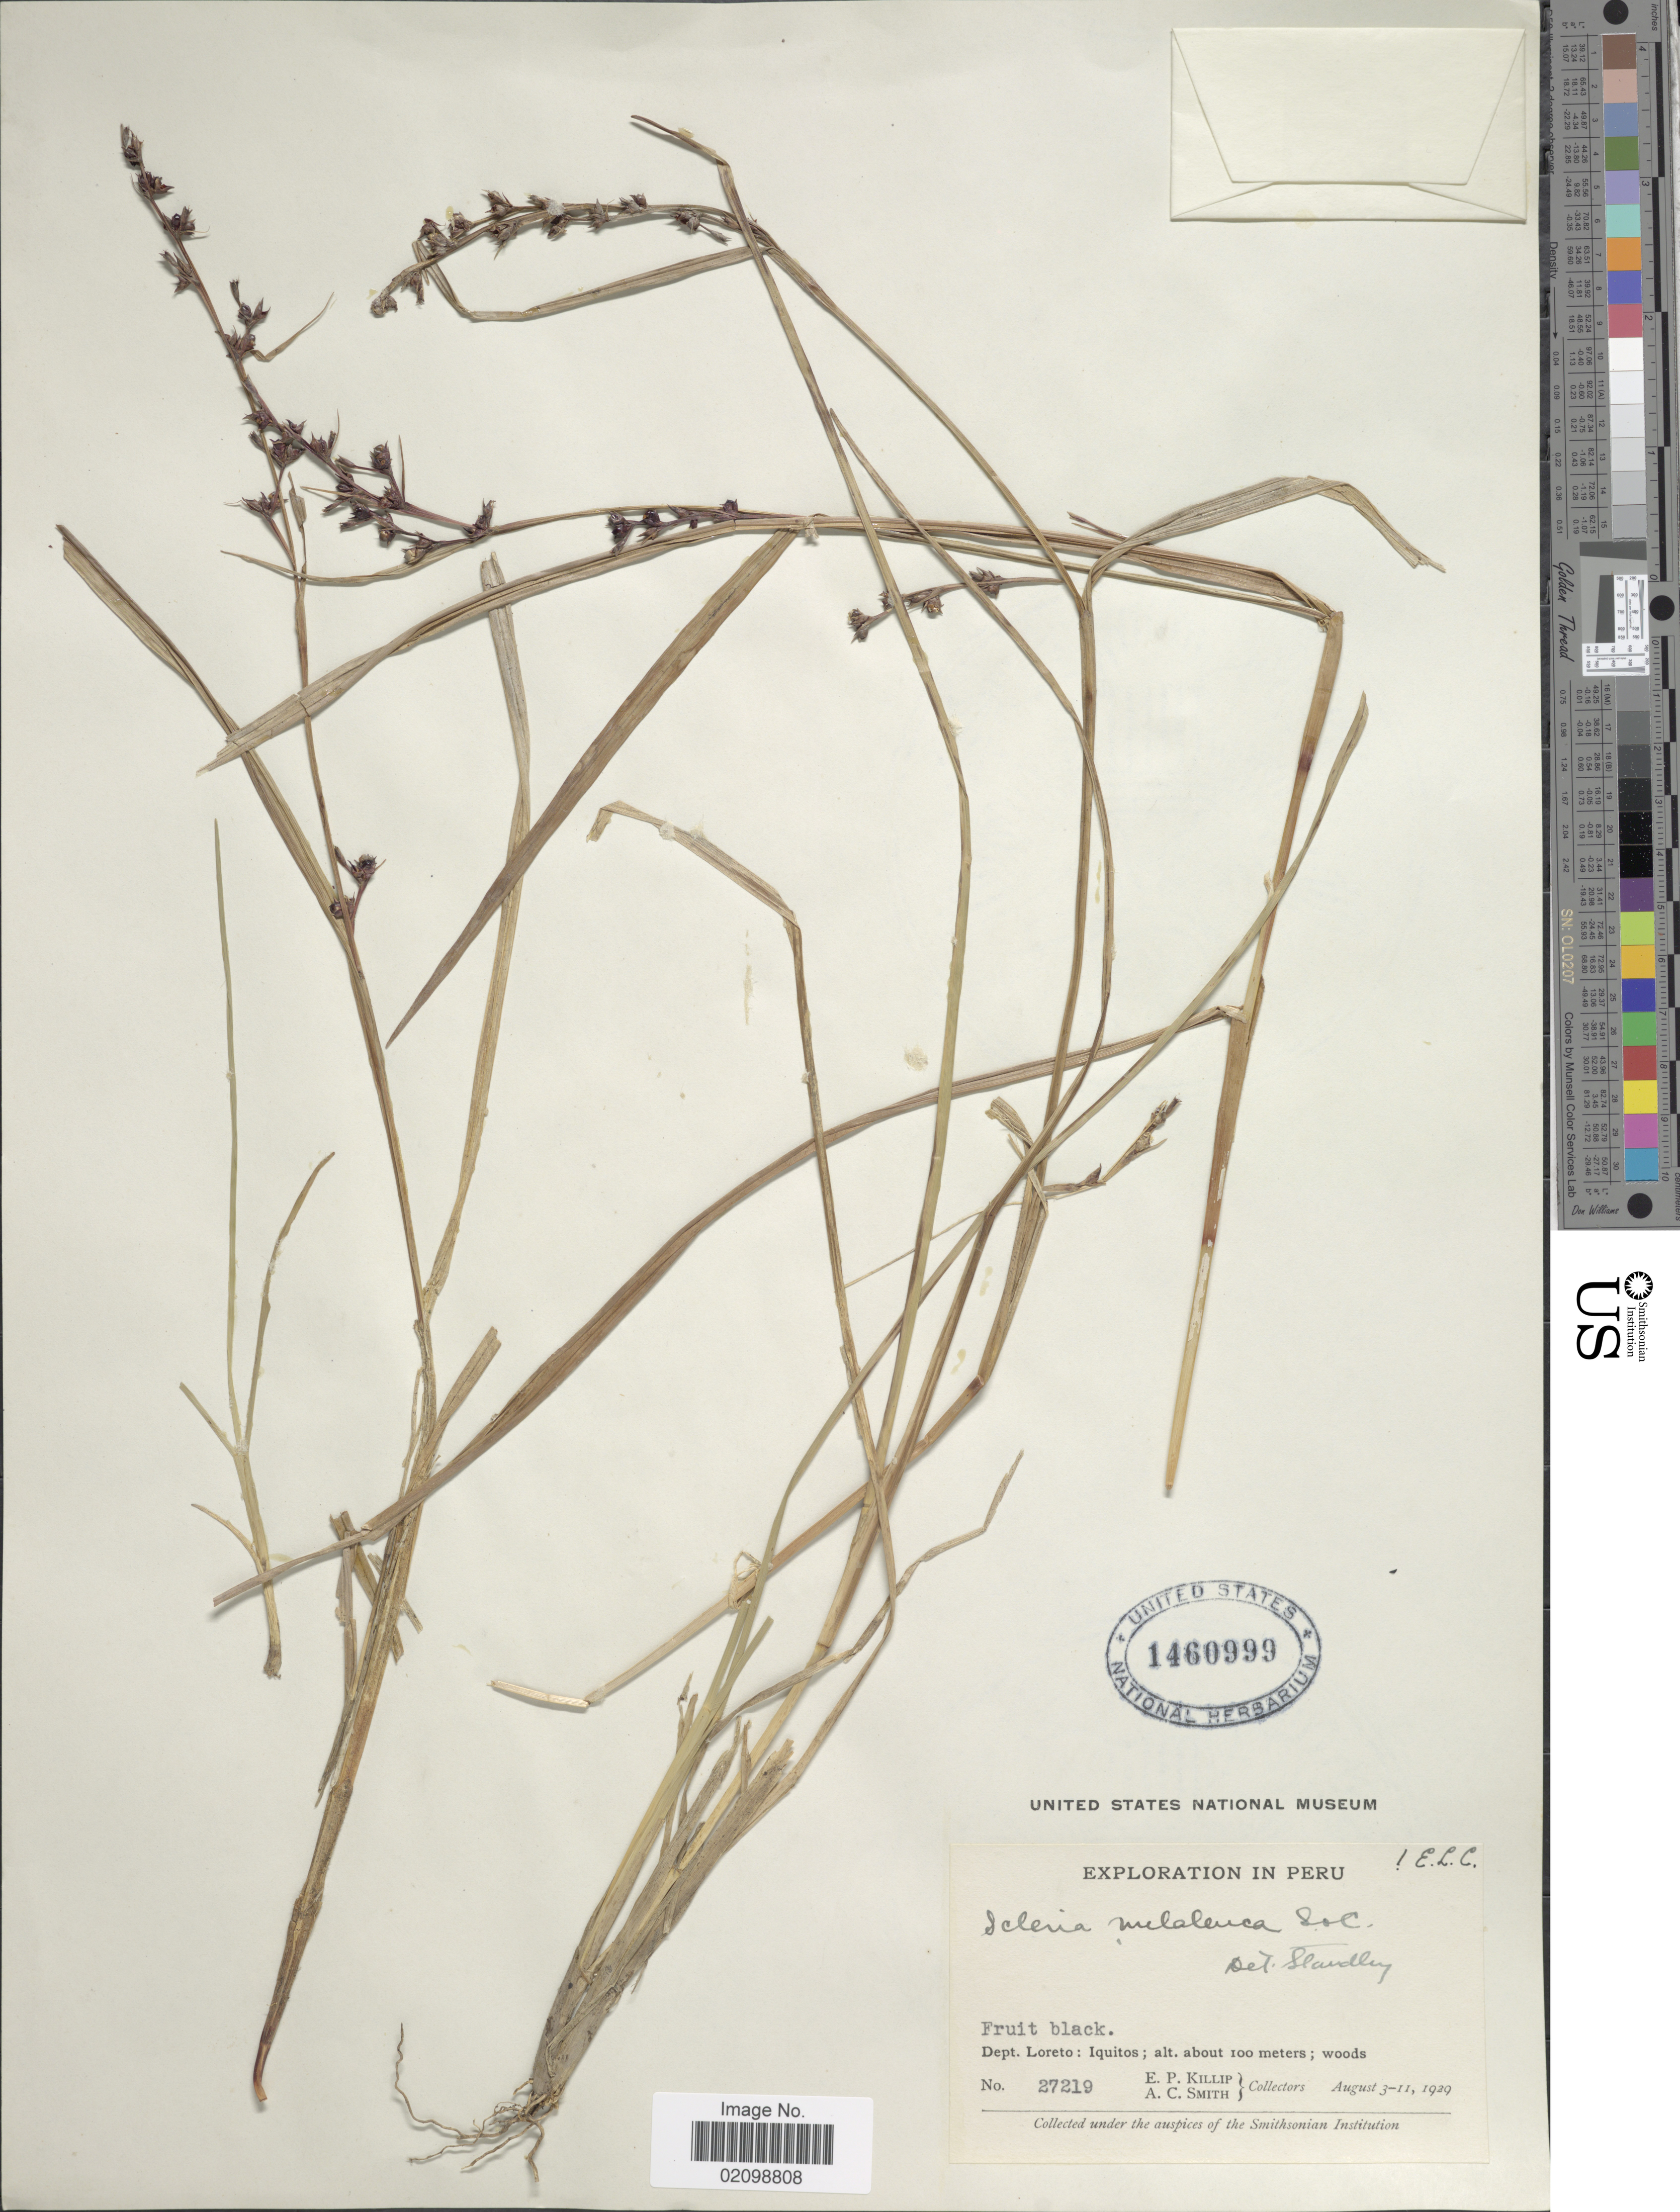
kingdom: Plantae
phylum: Tracheophyta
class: Liliopsida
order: Poales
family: Cyperaceae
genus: Scleria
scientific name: Scleria gaertneri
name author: Raddi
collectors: E. P. Killip & A. C. Smith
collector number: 27219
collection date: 1929-08-03/1929-08-11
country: Peru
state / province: Loreto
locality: Dept. Loreto: Iquitos.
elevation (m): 100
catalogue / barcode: US 1460999